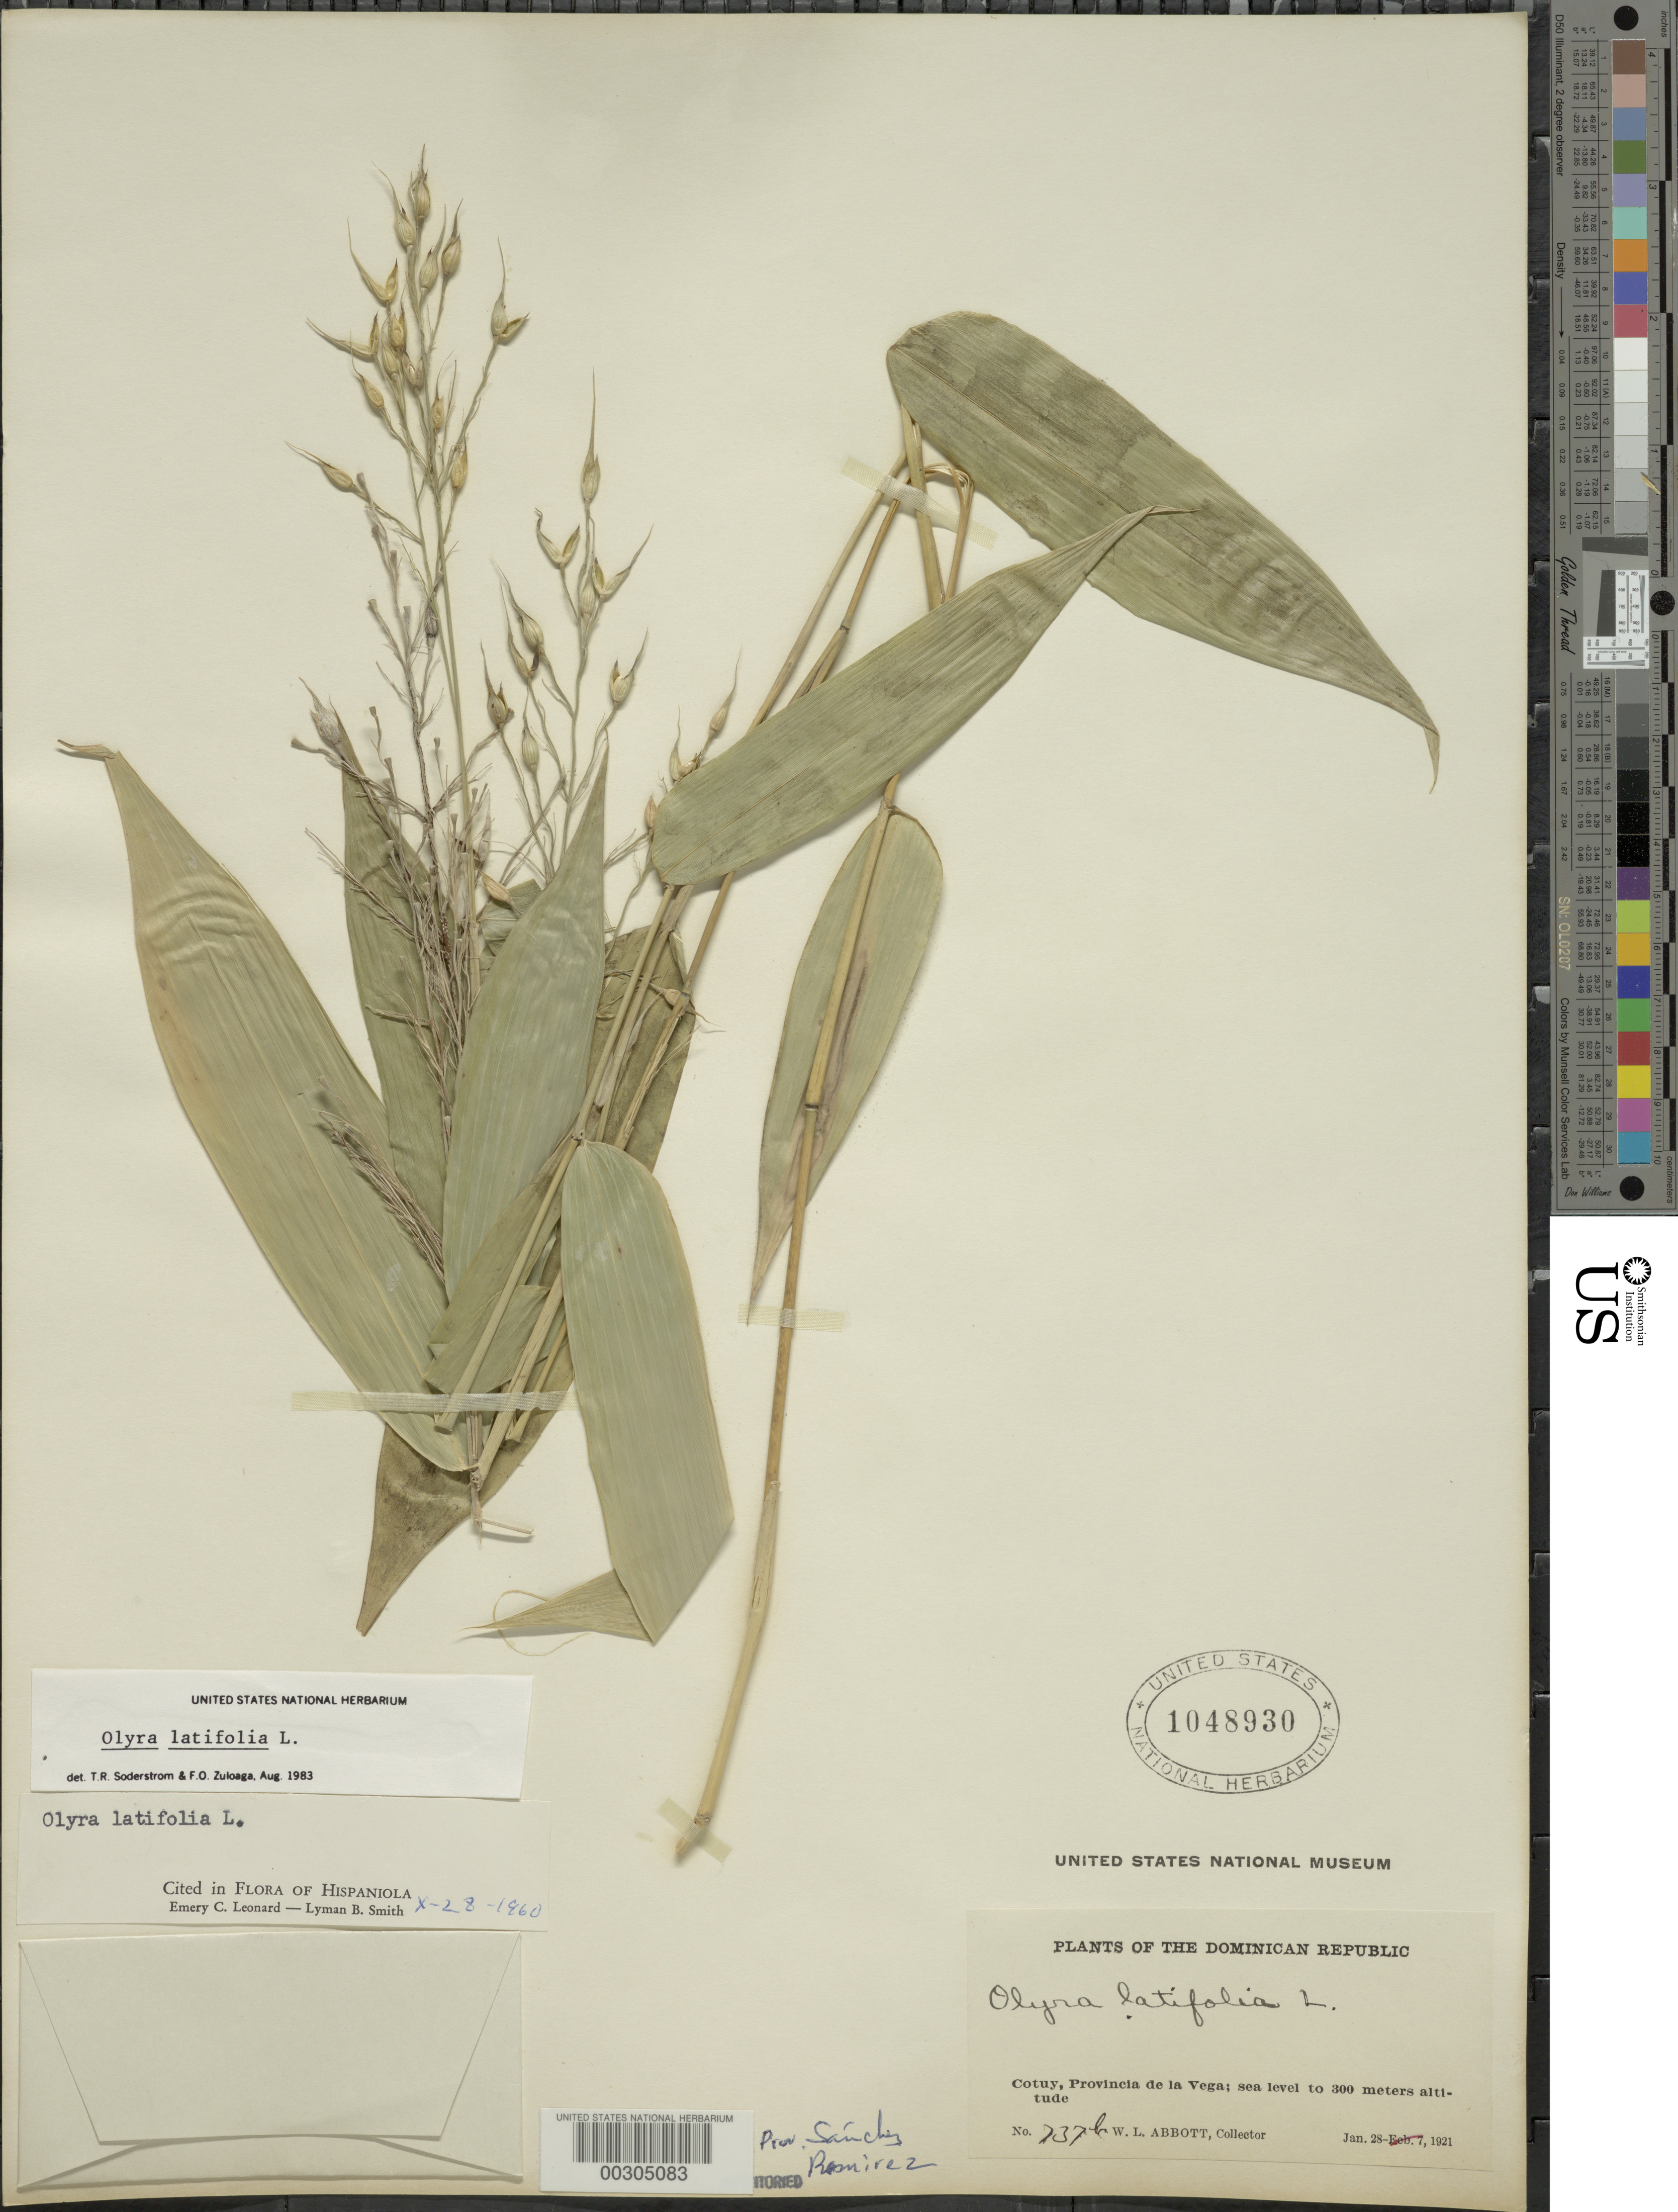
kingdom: Plantae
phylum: Tracheophyta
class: Liliopsida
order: Poales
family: Poaceae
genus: Olyra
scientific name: Olyra latifolia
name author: L.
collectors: W. L. Abbott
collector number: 7376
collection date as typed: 28 Jan 1921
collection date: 1921-01-28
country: Dominican Republic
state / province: Sánchez Ramírez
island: Hispaniola Island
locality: Cotuy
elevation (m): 0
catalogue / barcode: US 1048930